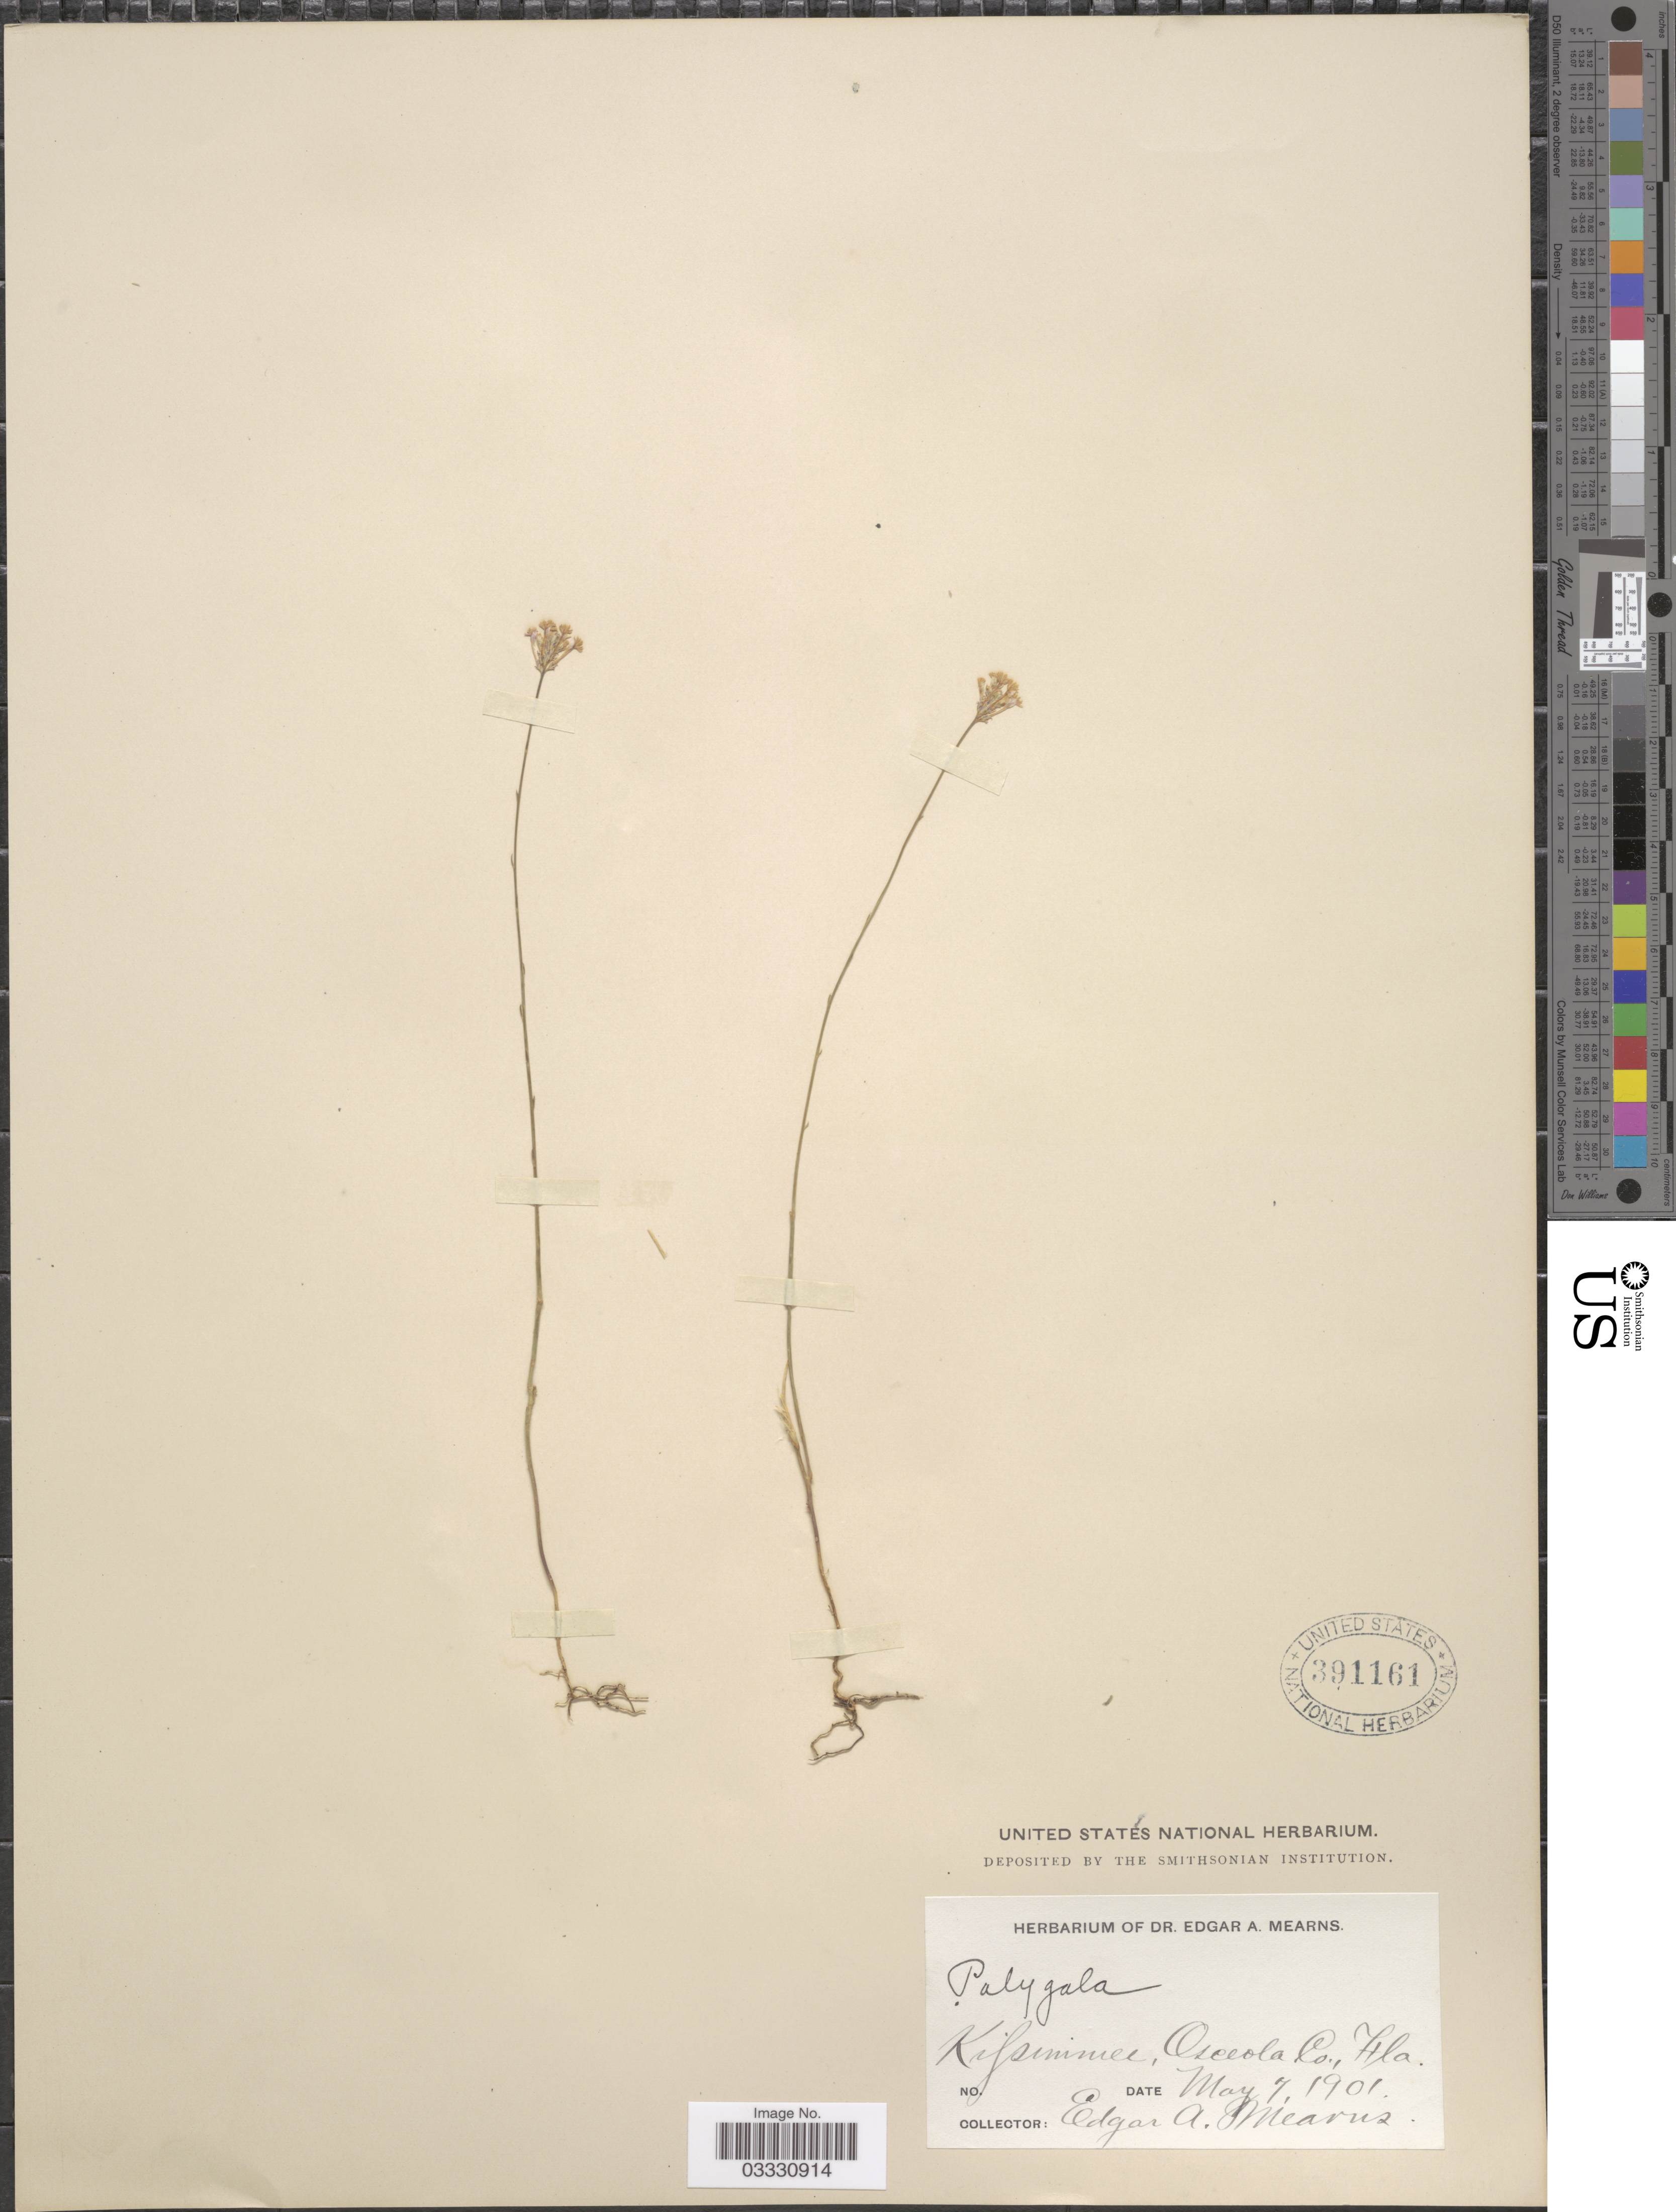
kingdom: Plantae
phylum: Tracheophyta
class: Magnoliopsida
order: Fabales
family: Polygalaceae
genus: Polygala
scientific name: Polygala incarnata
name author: L.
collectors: E. A. Mearns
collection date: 1901-05-07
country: United States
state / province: Florida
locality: Kissimmee, Osceola Co.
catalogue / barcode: US 391161